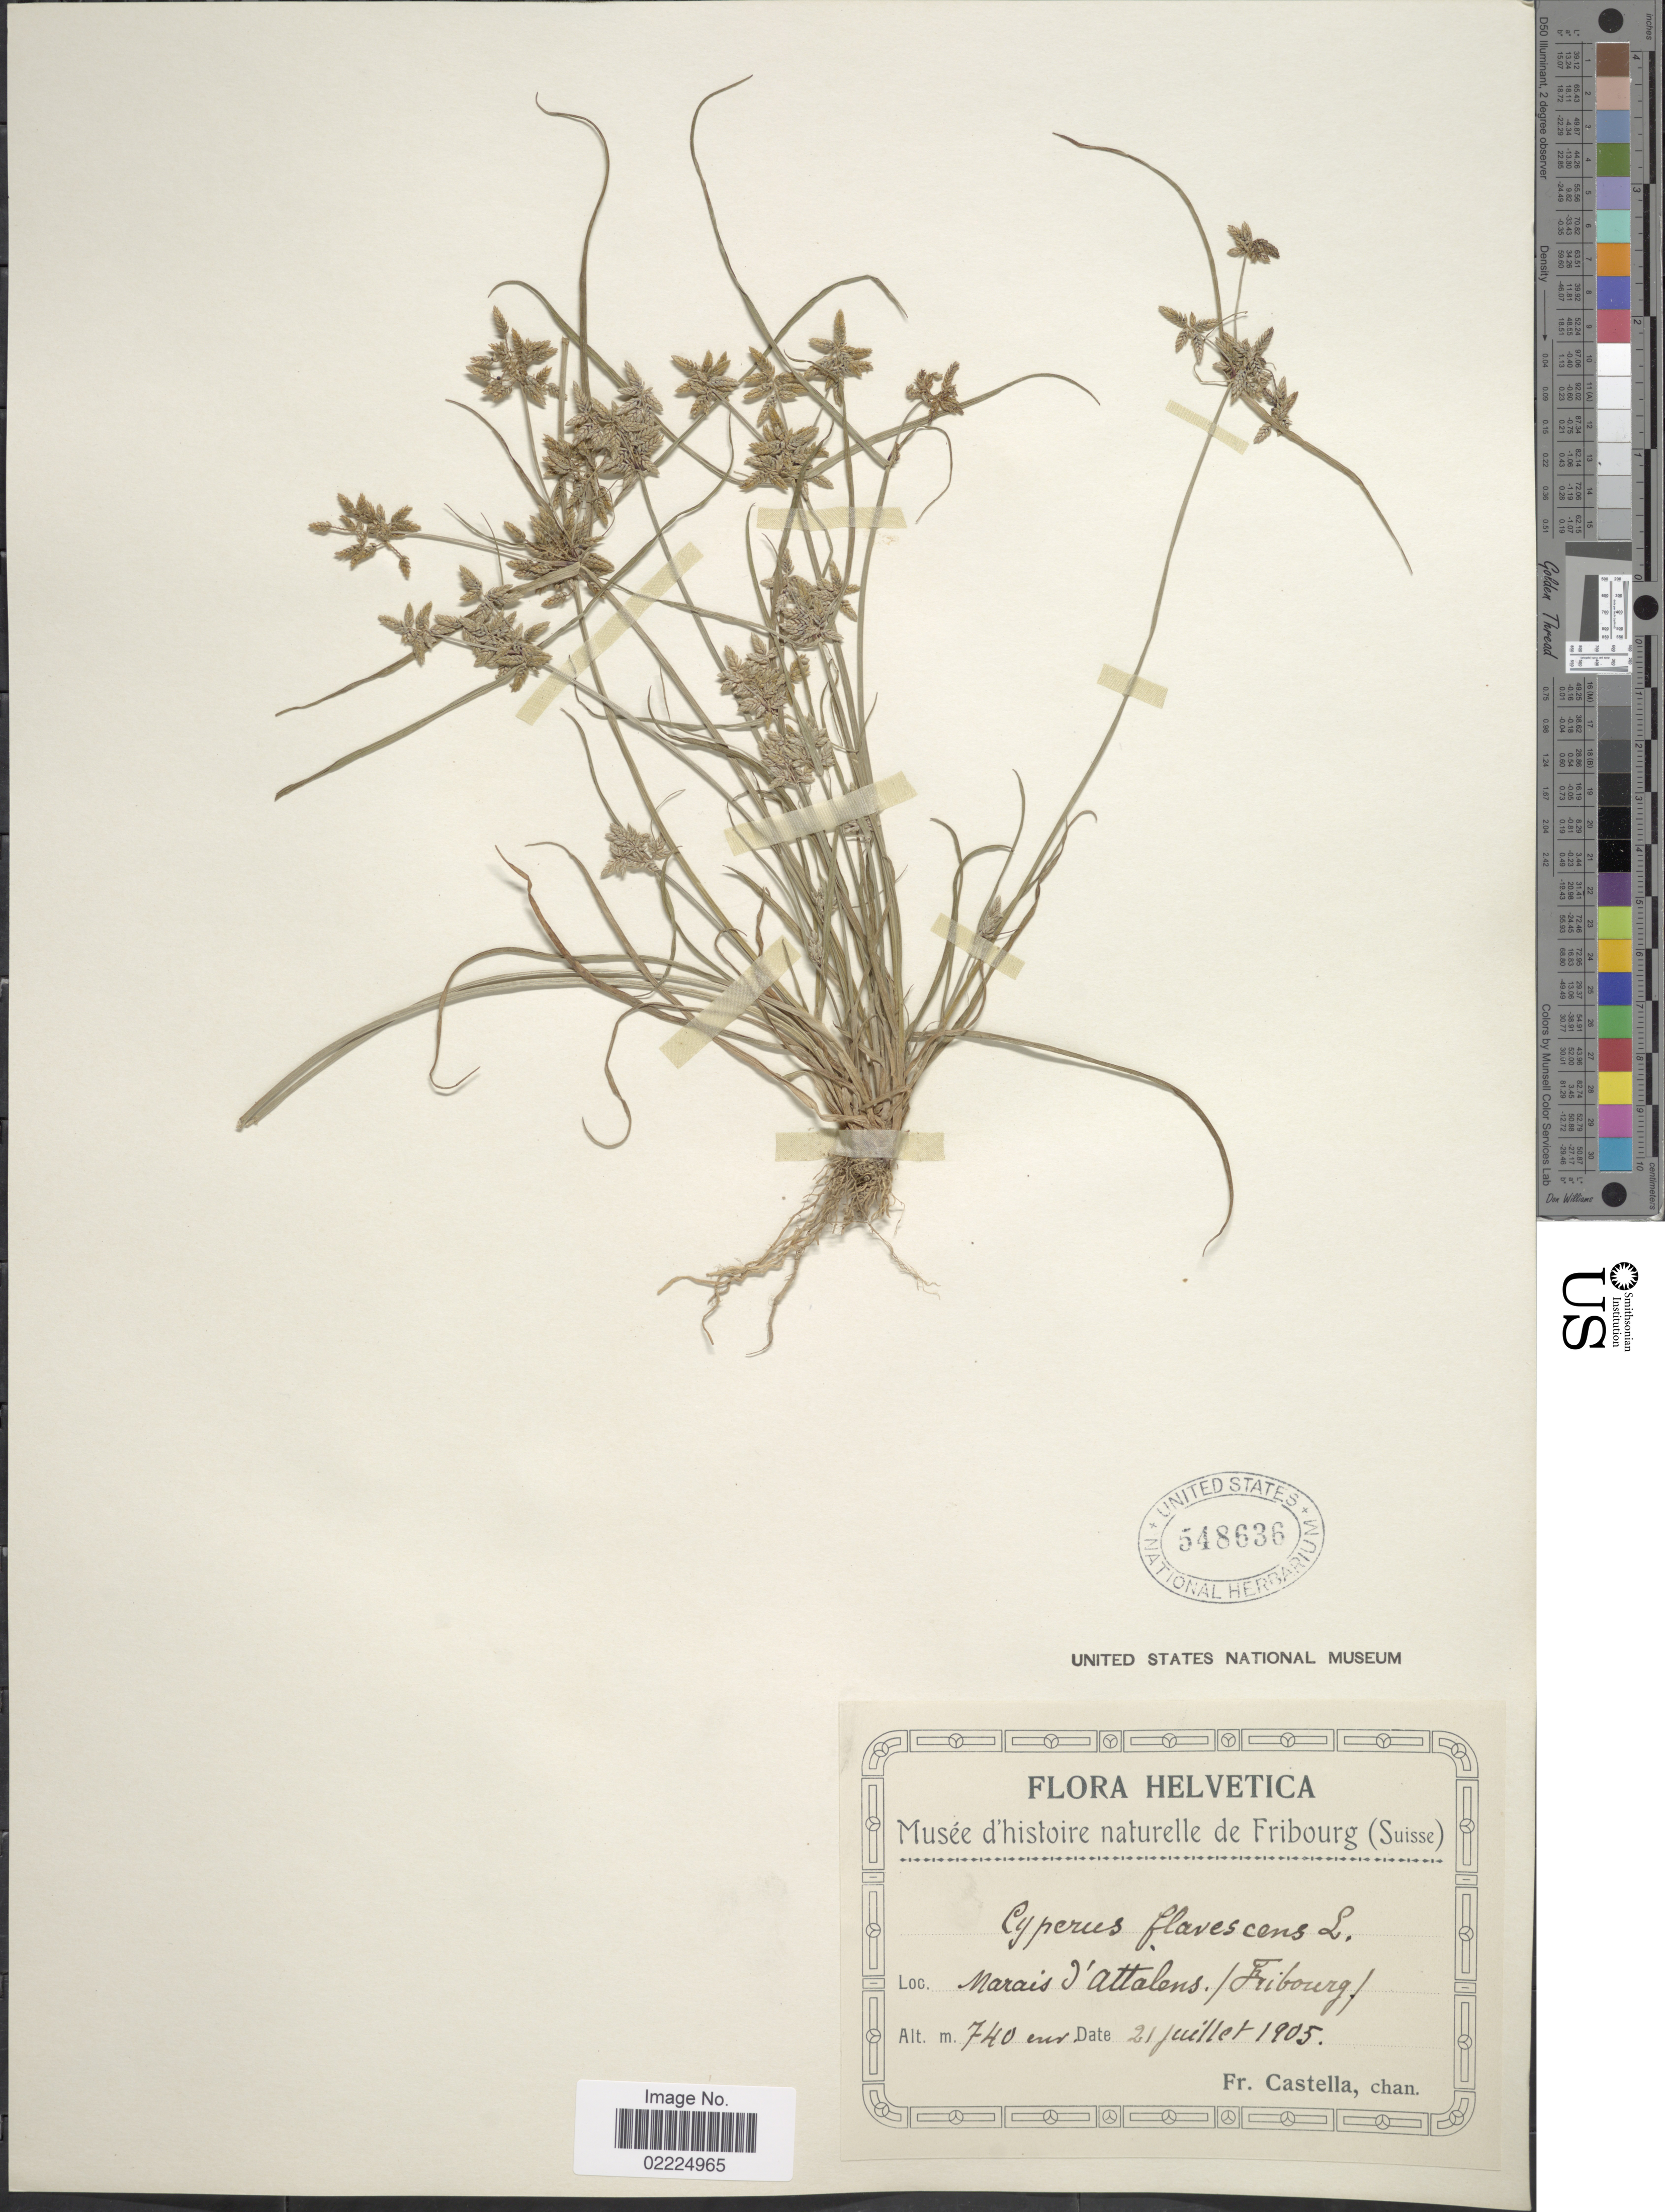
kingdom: Plantae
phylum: Tracheophyta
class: Liliopsida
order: Poales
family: Cyperaceae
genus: Cyperus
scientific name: Cyperus flavescens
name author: L.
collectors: Fr. Castella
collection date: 1905-07-21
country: Switzerland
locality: Helvetica, Narais d'Attalens (Fribourg)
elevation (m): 740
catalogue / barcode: US 548636